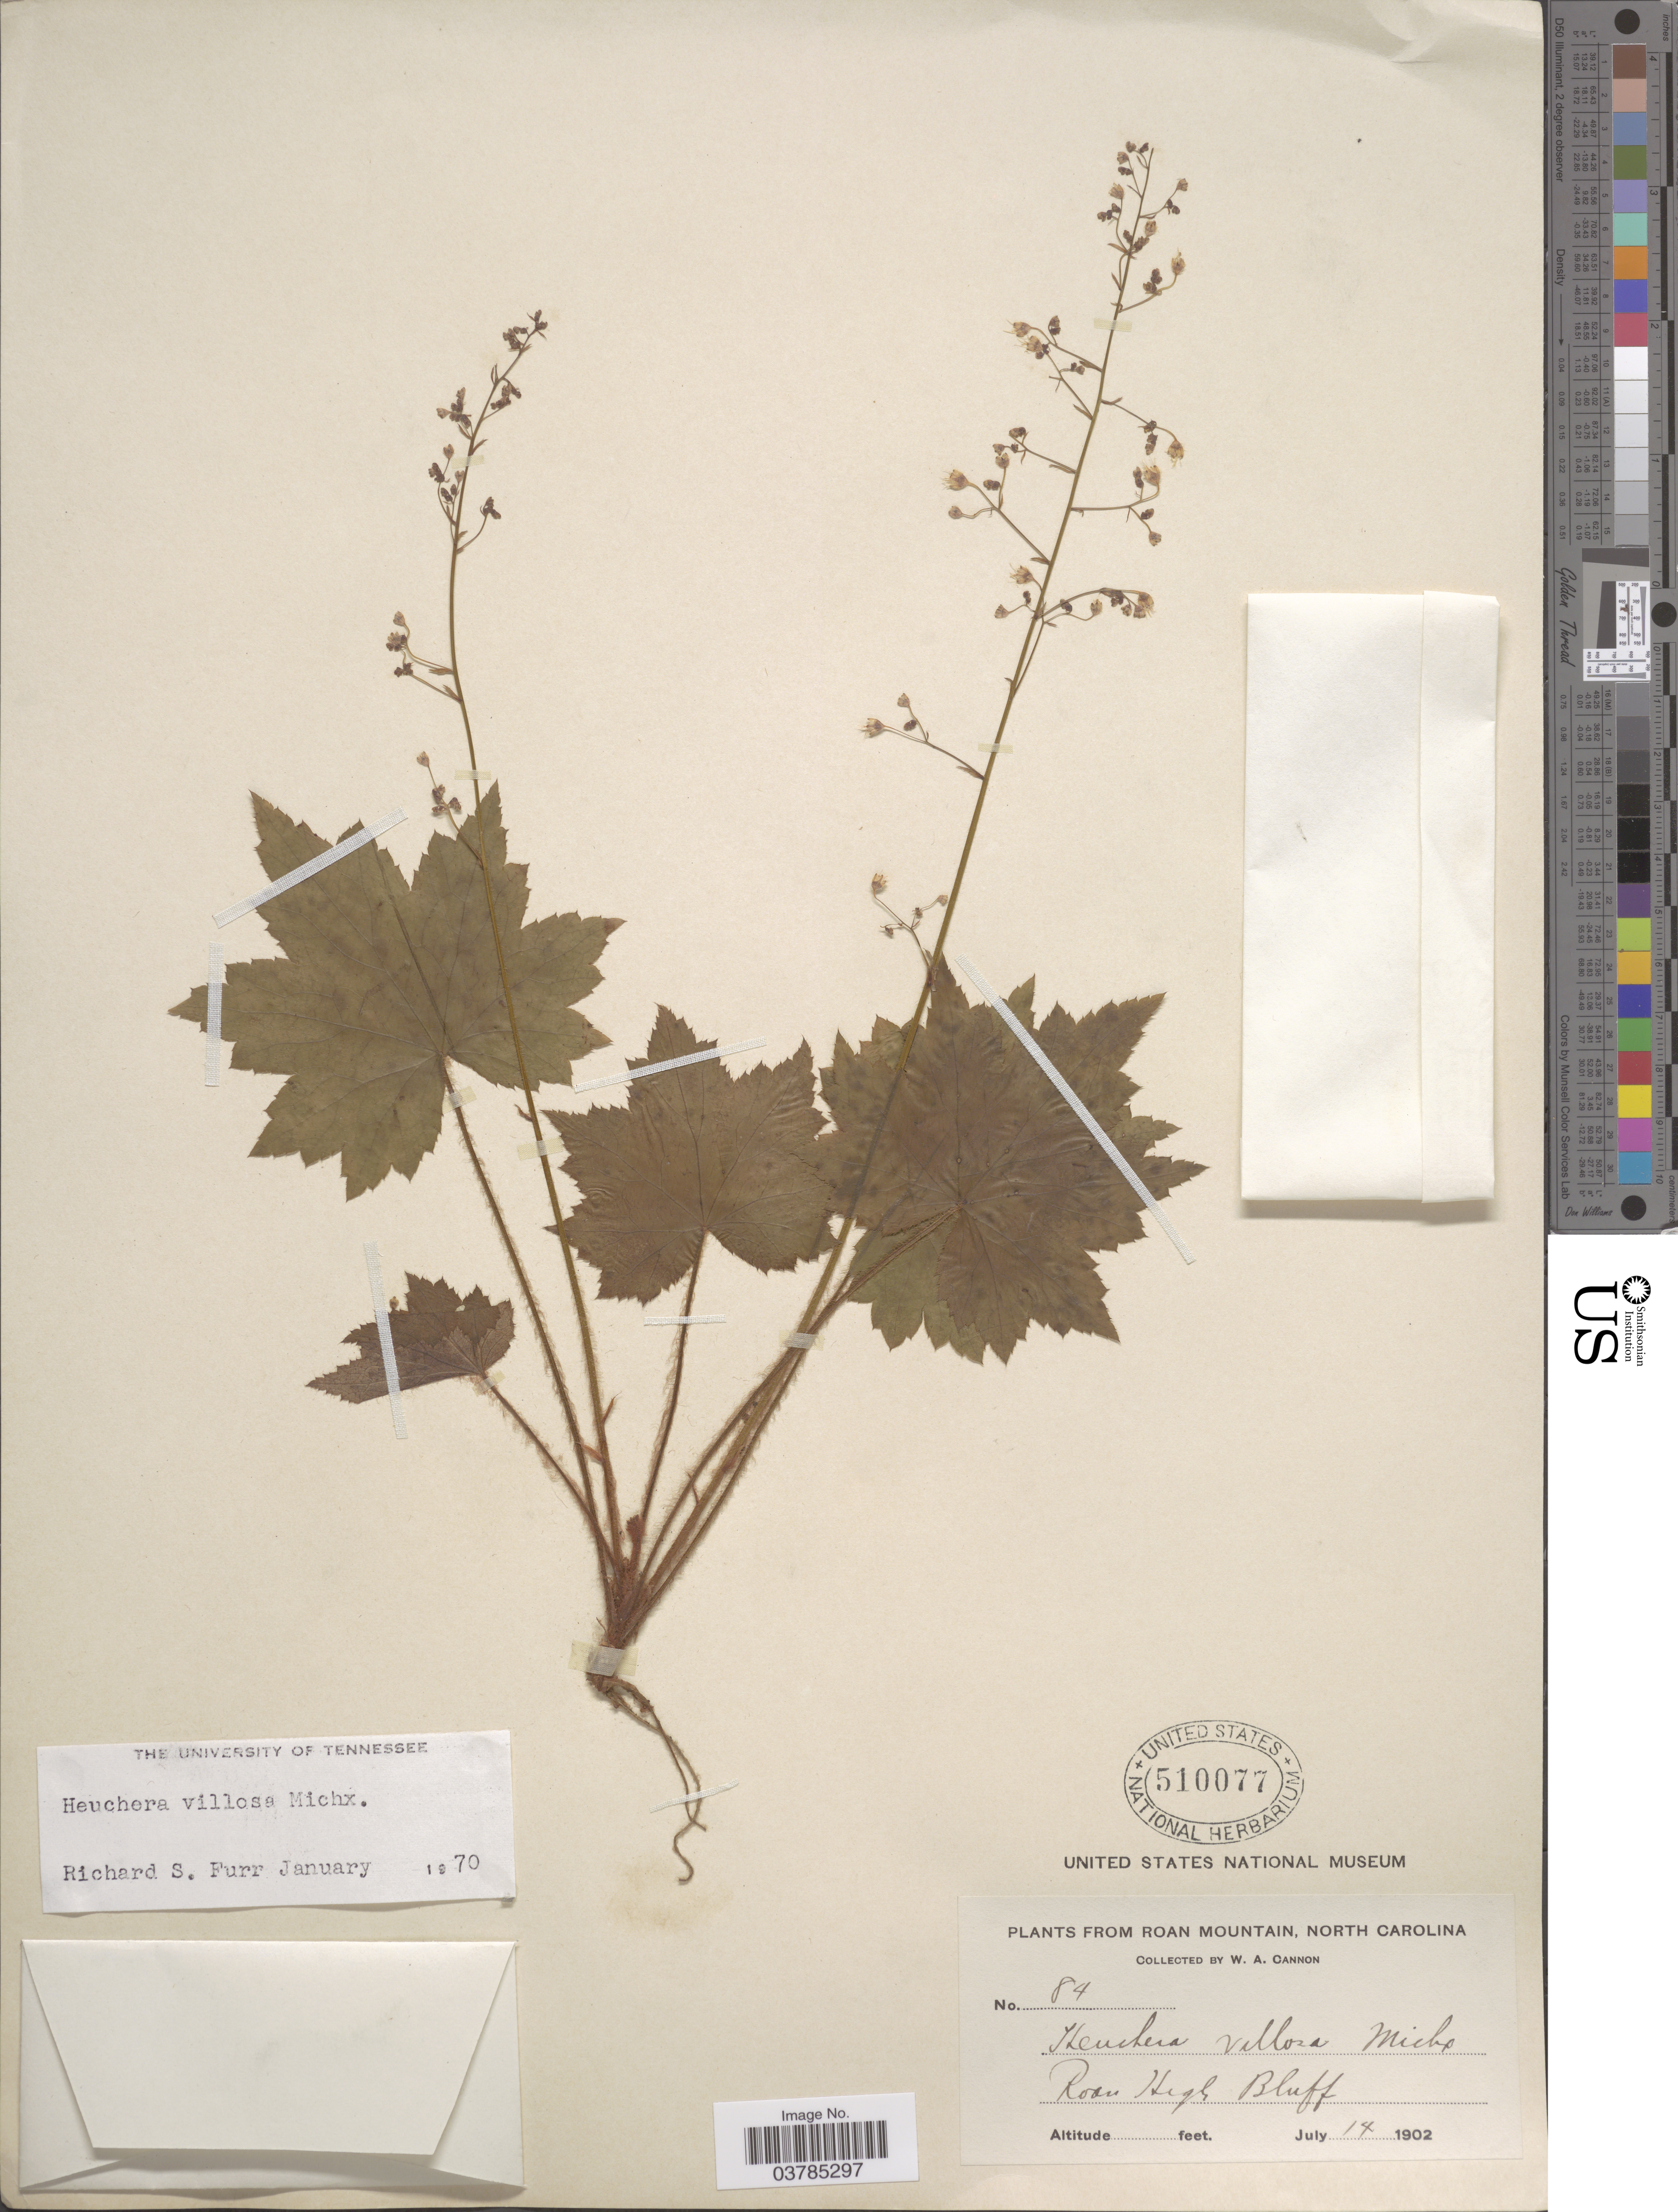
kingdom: Plantae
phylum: Tracheophyta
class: Magnoliopsida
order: Saxifragales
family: Saxifragaceae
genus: Heuchera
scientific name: Heuchera villosa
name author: Michx.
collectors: W. Cannon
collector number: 84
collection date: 1902-07-14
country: United States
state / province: North Carolina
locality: Roan Mountain. Roan High Bluff.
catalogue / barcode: US 510077